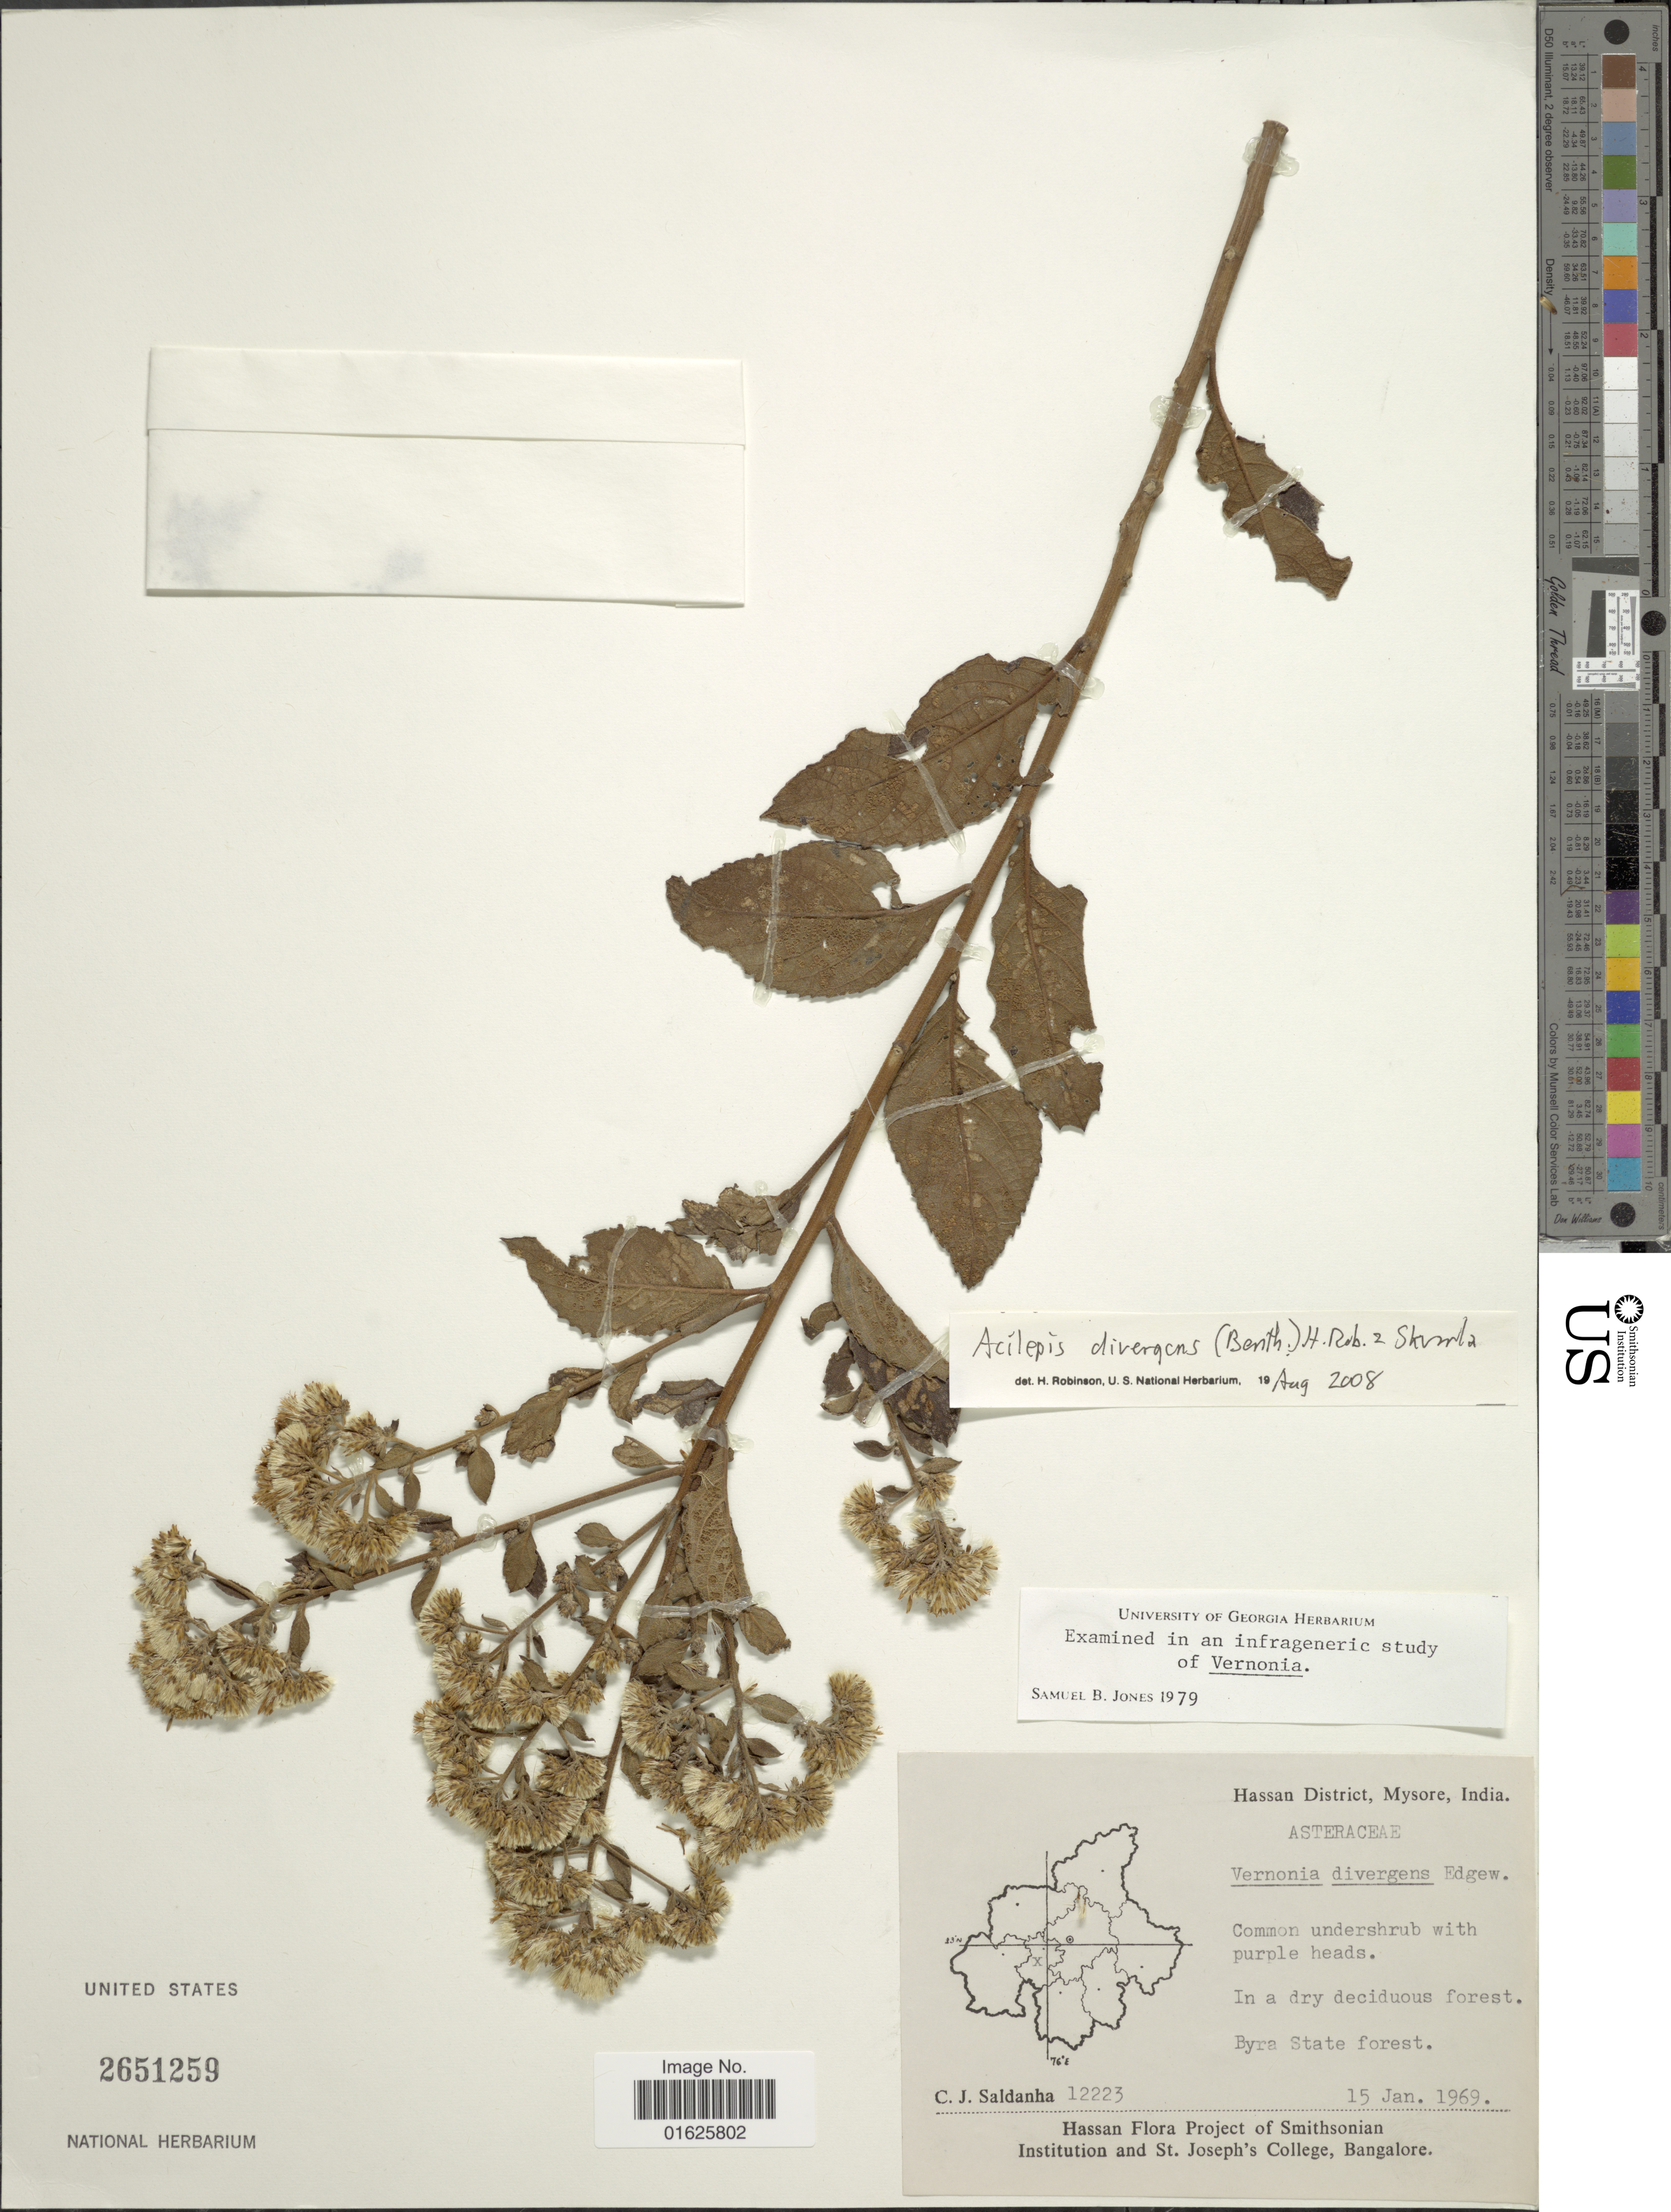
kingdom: Plantae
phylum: Tracheophyta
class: Magnoliopsida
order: Asterales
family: Asteraceae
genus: Acilepis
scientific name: Acilepis divergens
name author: (Roxb.) H. Rob. & Skvarla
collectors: C. J. Saldanha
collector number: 12223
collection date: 1969-01-15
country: India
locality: Hassan District, Mysore, Byra State forest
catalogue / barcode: US 2651259